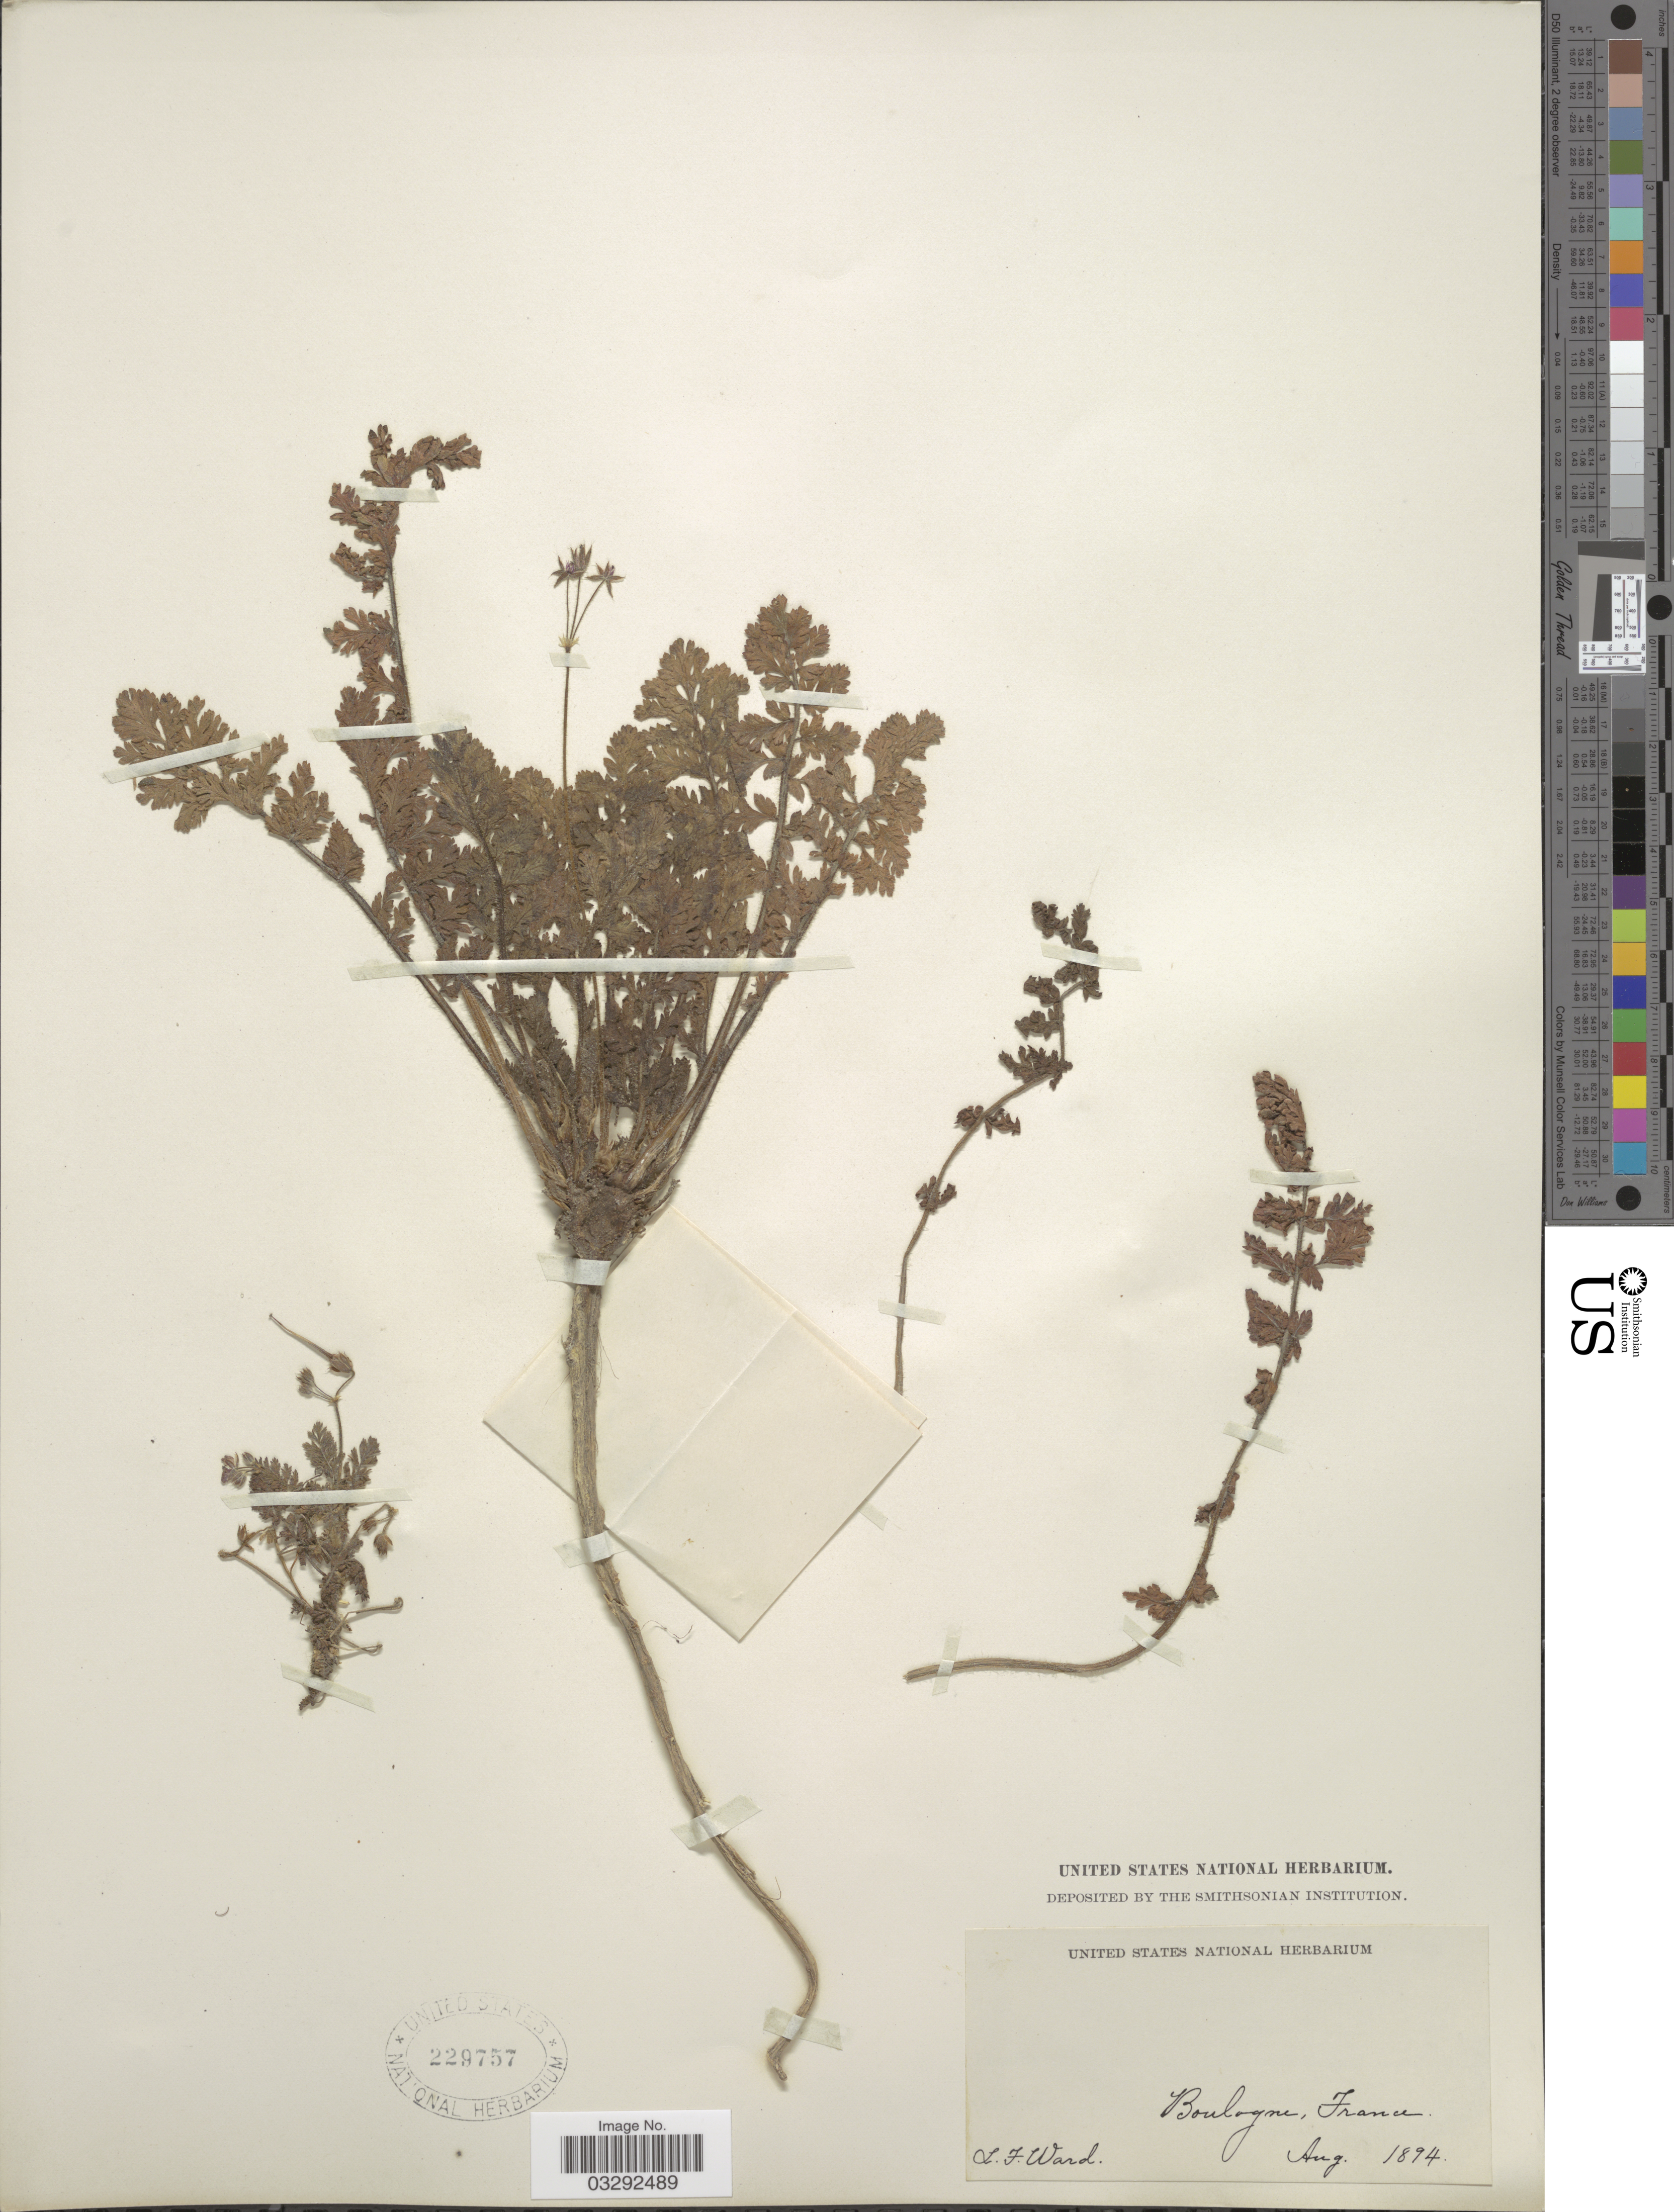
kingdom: Plantae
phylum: Tracheophyta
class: Magnoliopsida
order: Geraniales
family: Geraniaceae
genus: Erodium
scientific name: Erodium sp.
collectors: L. Ward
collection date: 1894-08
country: France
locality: Boulogne.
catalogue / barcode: US 229757